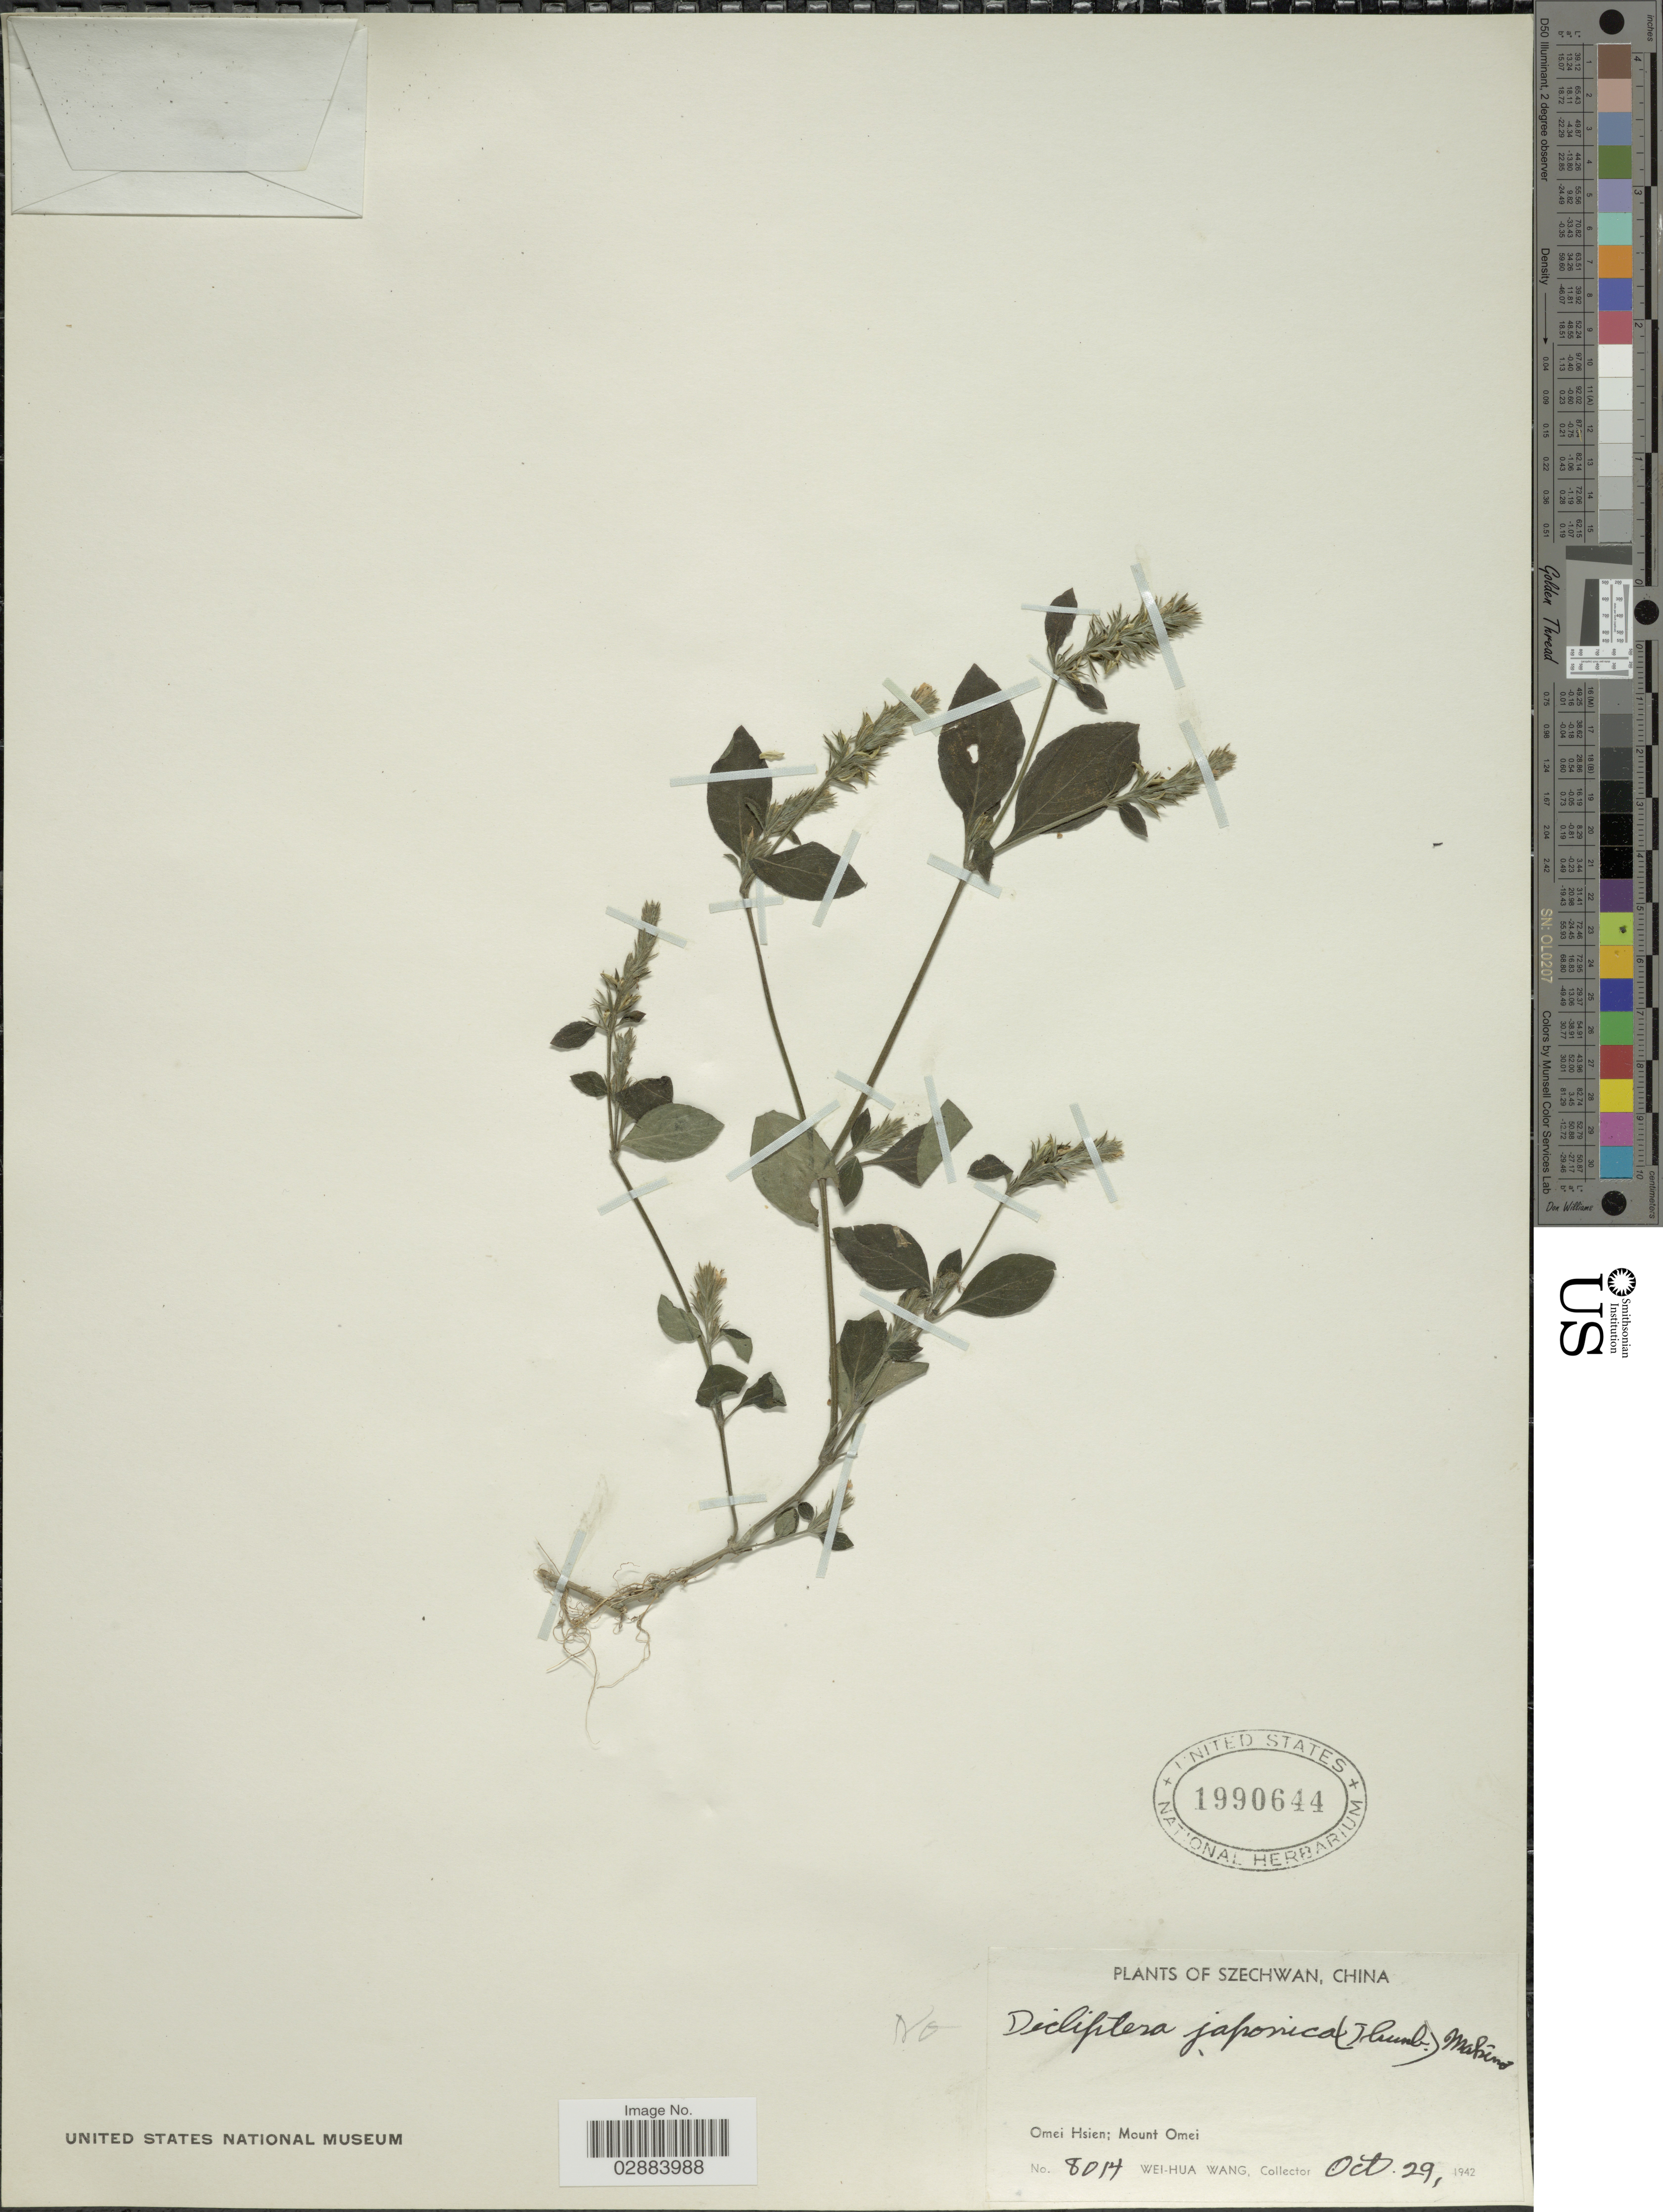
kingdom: Plantae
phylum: Tracheophyta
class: Magnoliopsida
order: Lamiales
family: Acanthaceae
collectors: W. Wang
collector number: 8014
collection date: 1942-10-29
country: China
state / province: Sichuan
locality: Szechwan. Omei Hsien; Mount Omei.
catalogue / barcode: US 1990644